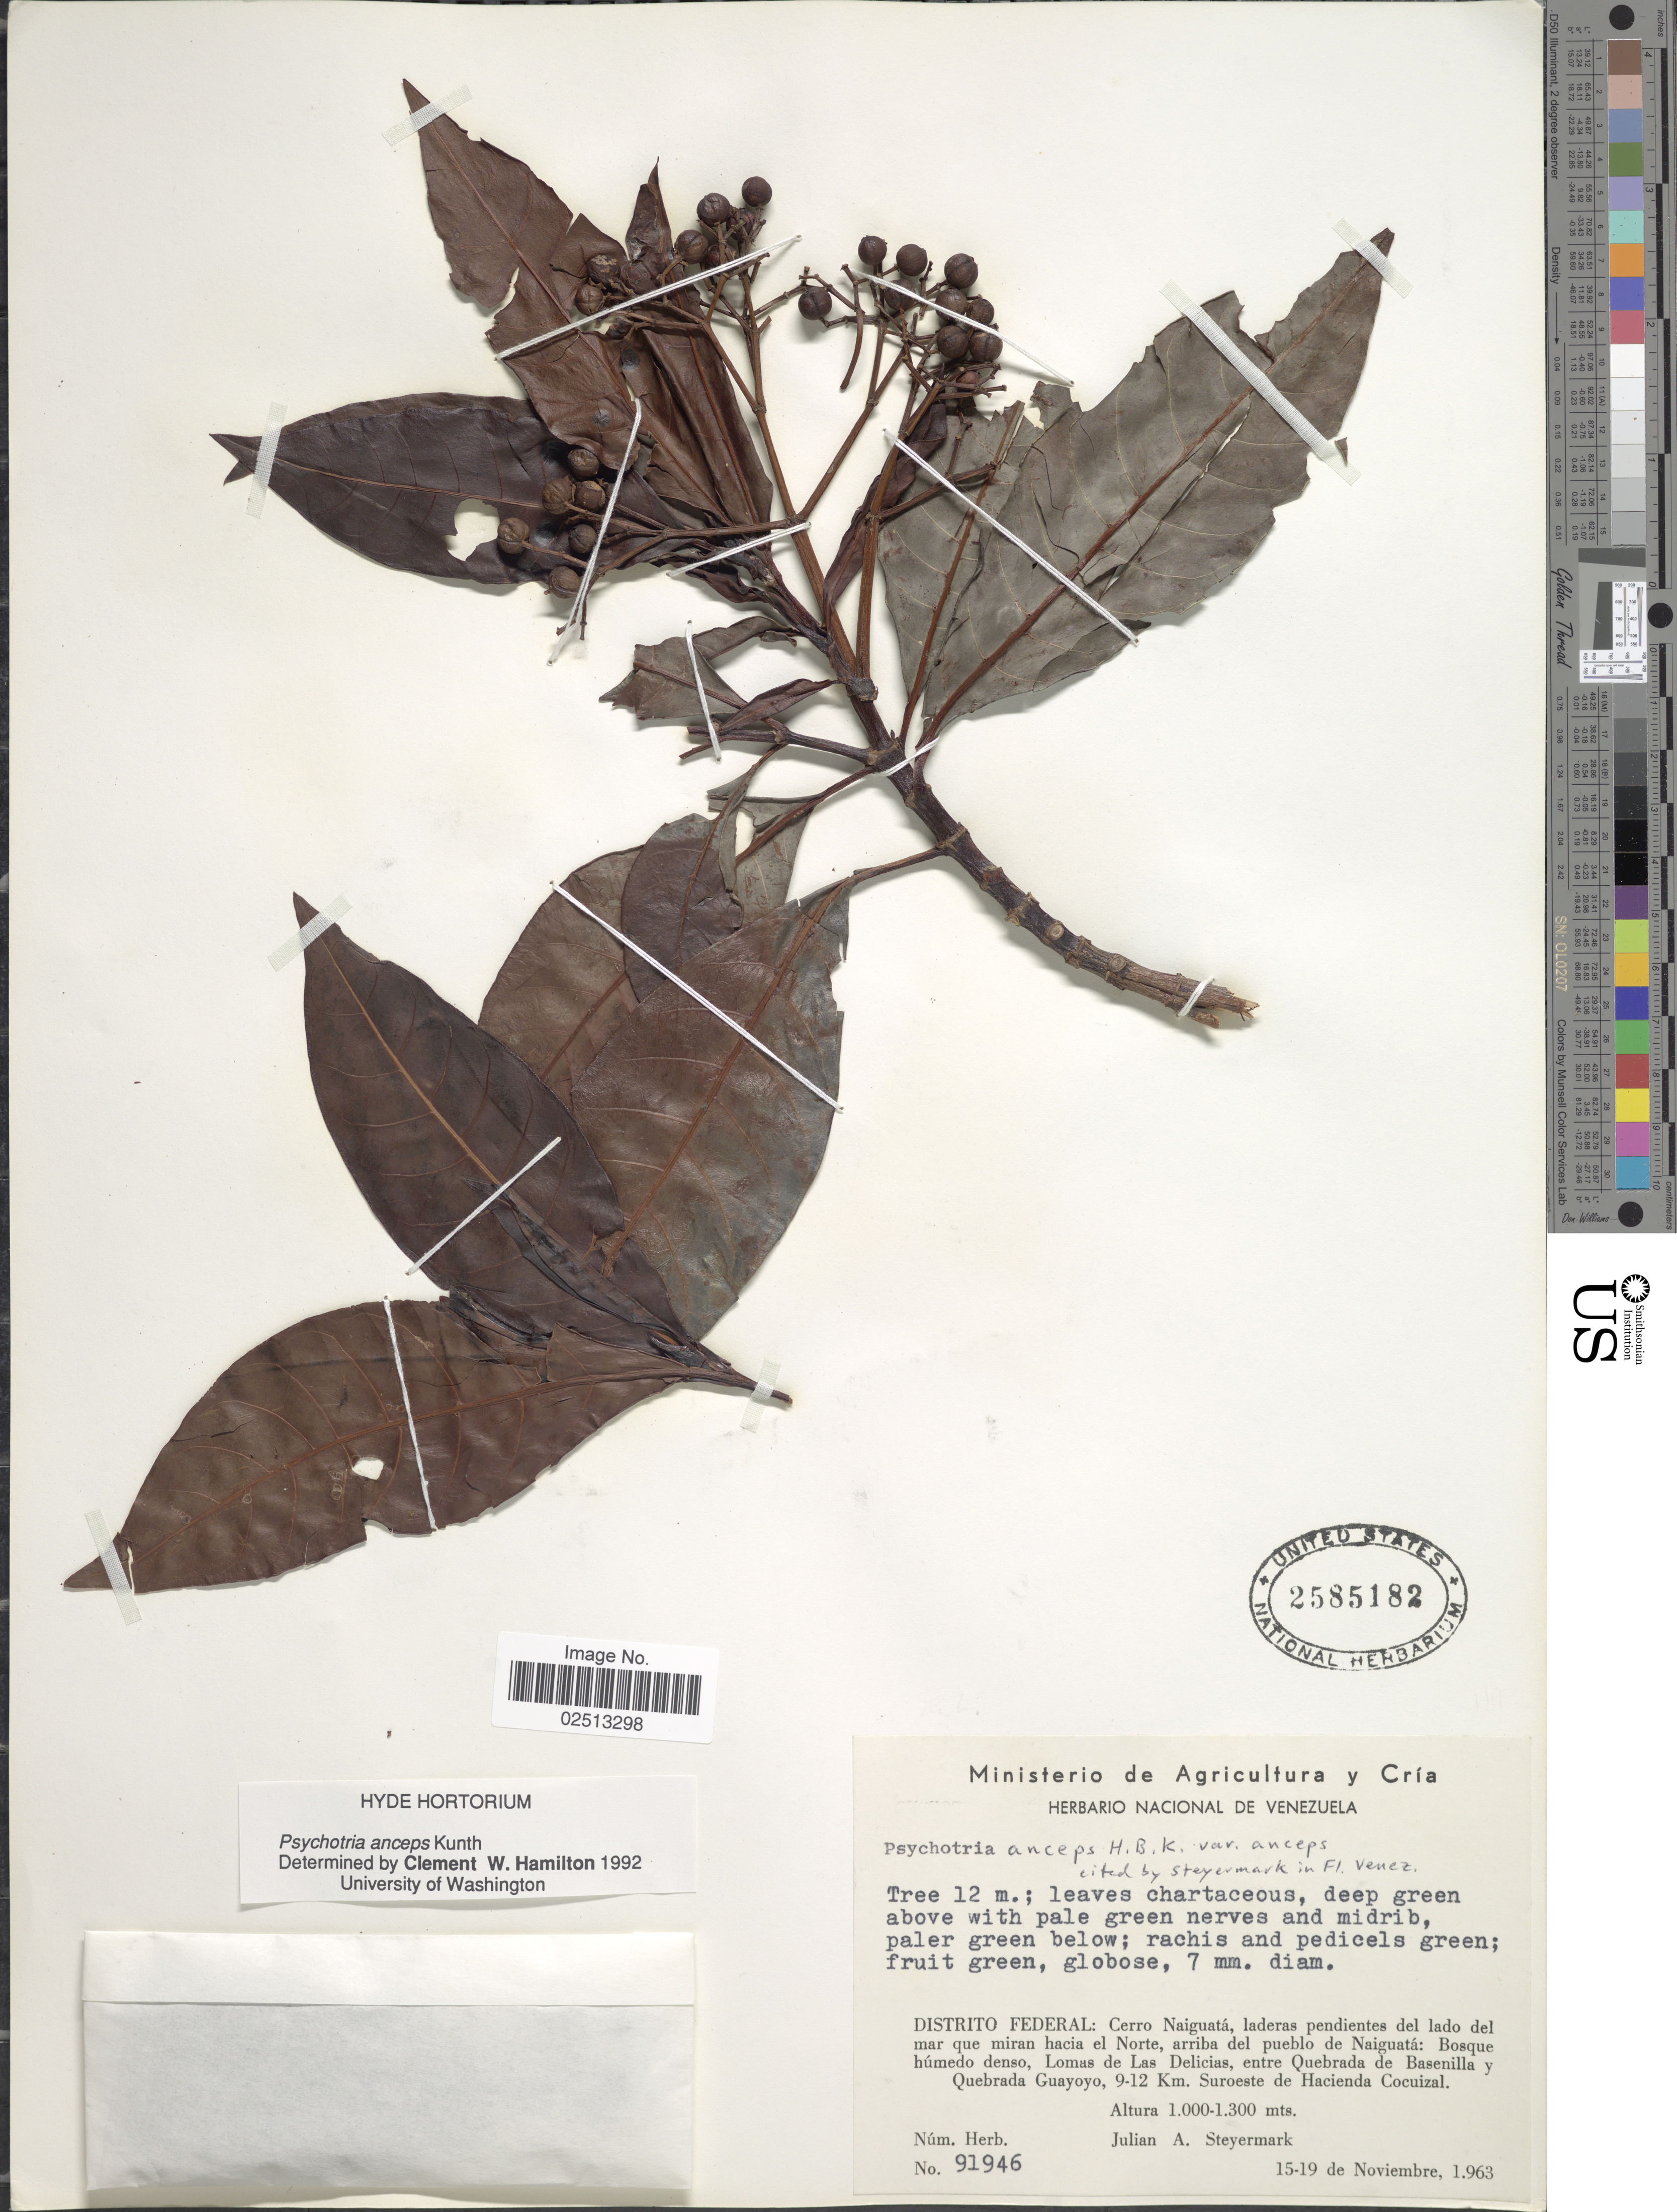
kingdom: Plantae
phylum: Tracheophyta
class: Magnoliopsida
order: Gentianales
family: Rubiaceae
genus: Psychotria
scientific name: Psychotria anceps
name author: Kunth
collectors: J. Steyermark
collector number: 91946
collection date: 1963-11-15/1963-11-19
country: Venezuela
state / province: Distrito Federal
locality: Distrito Federal: Cerro Naiguata, laderas pendientes pendientes del lado del mar que miran hacia el Norte, arriba del pueblo de Naiguata: bosque humedo denso, Lomas de Las Delicias, entre Quebrada de Basenilla y Quebrada Guayoyo, 9-12 Km. Suroeste de Hacienda Cocuizal.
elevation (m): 1000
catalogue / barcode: US 2585182